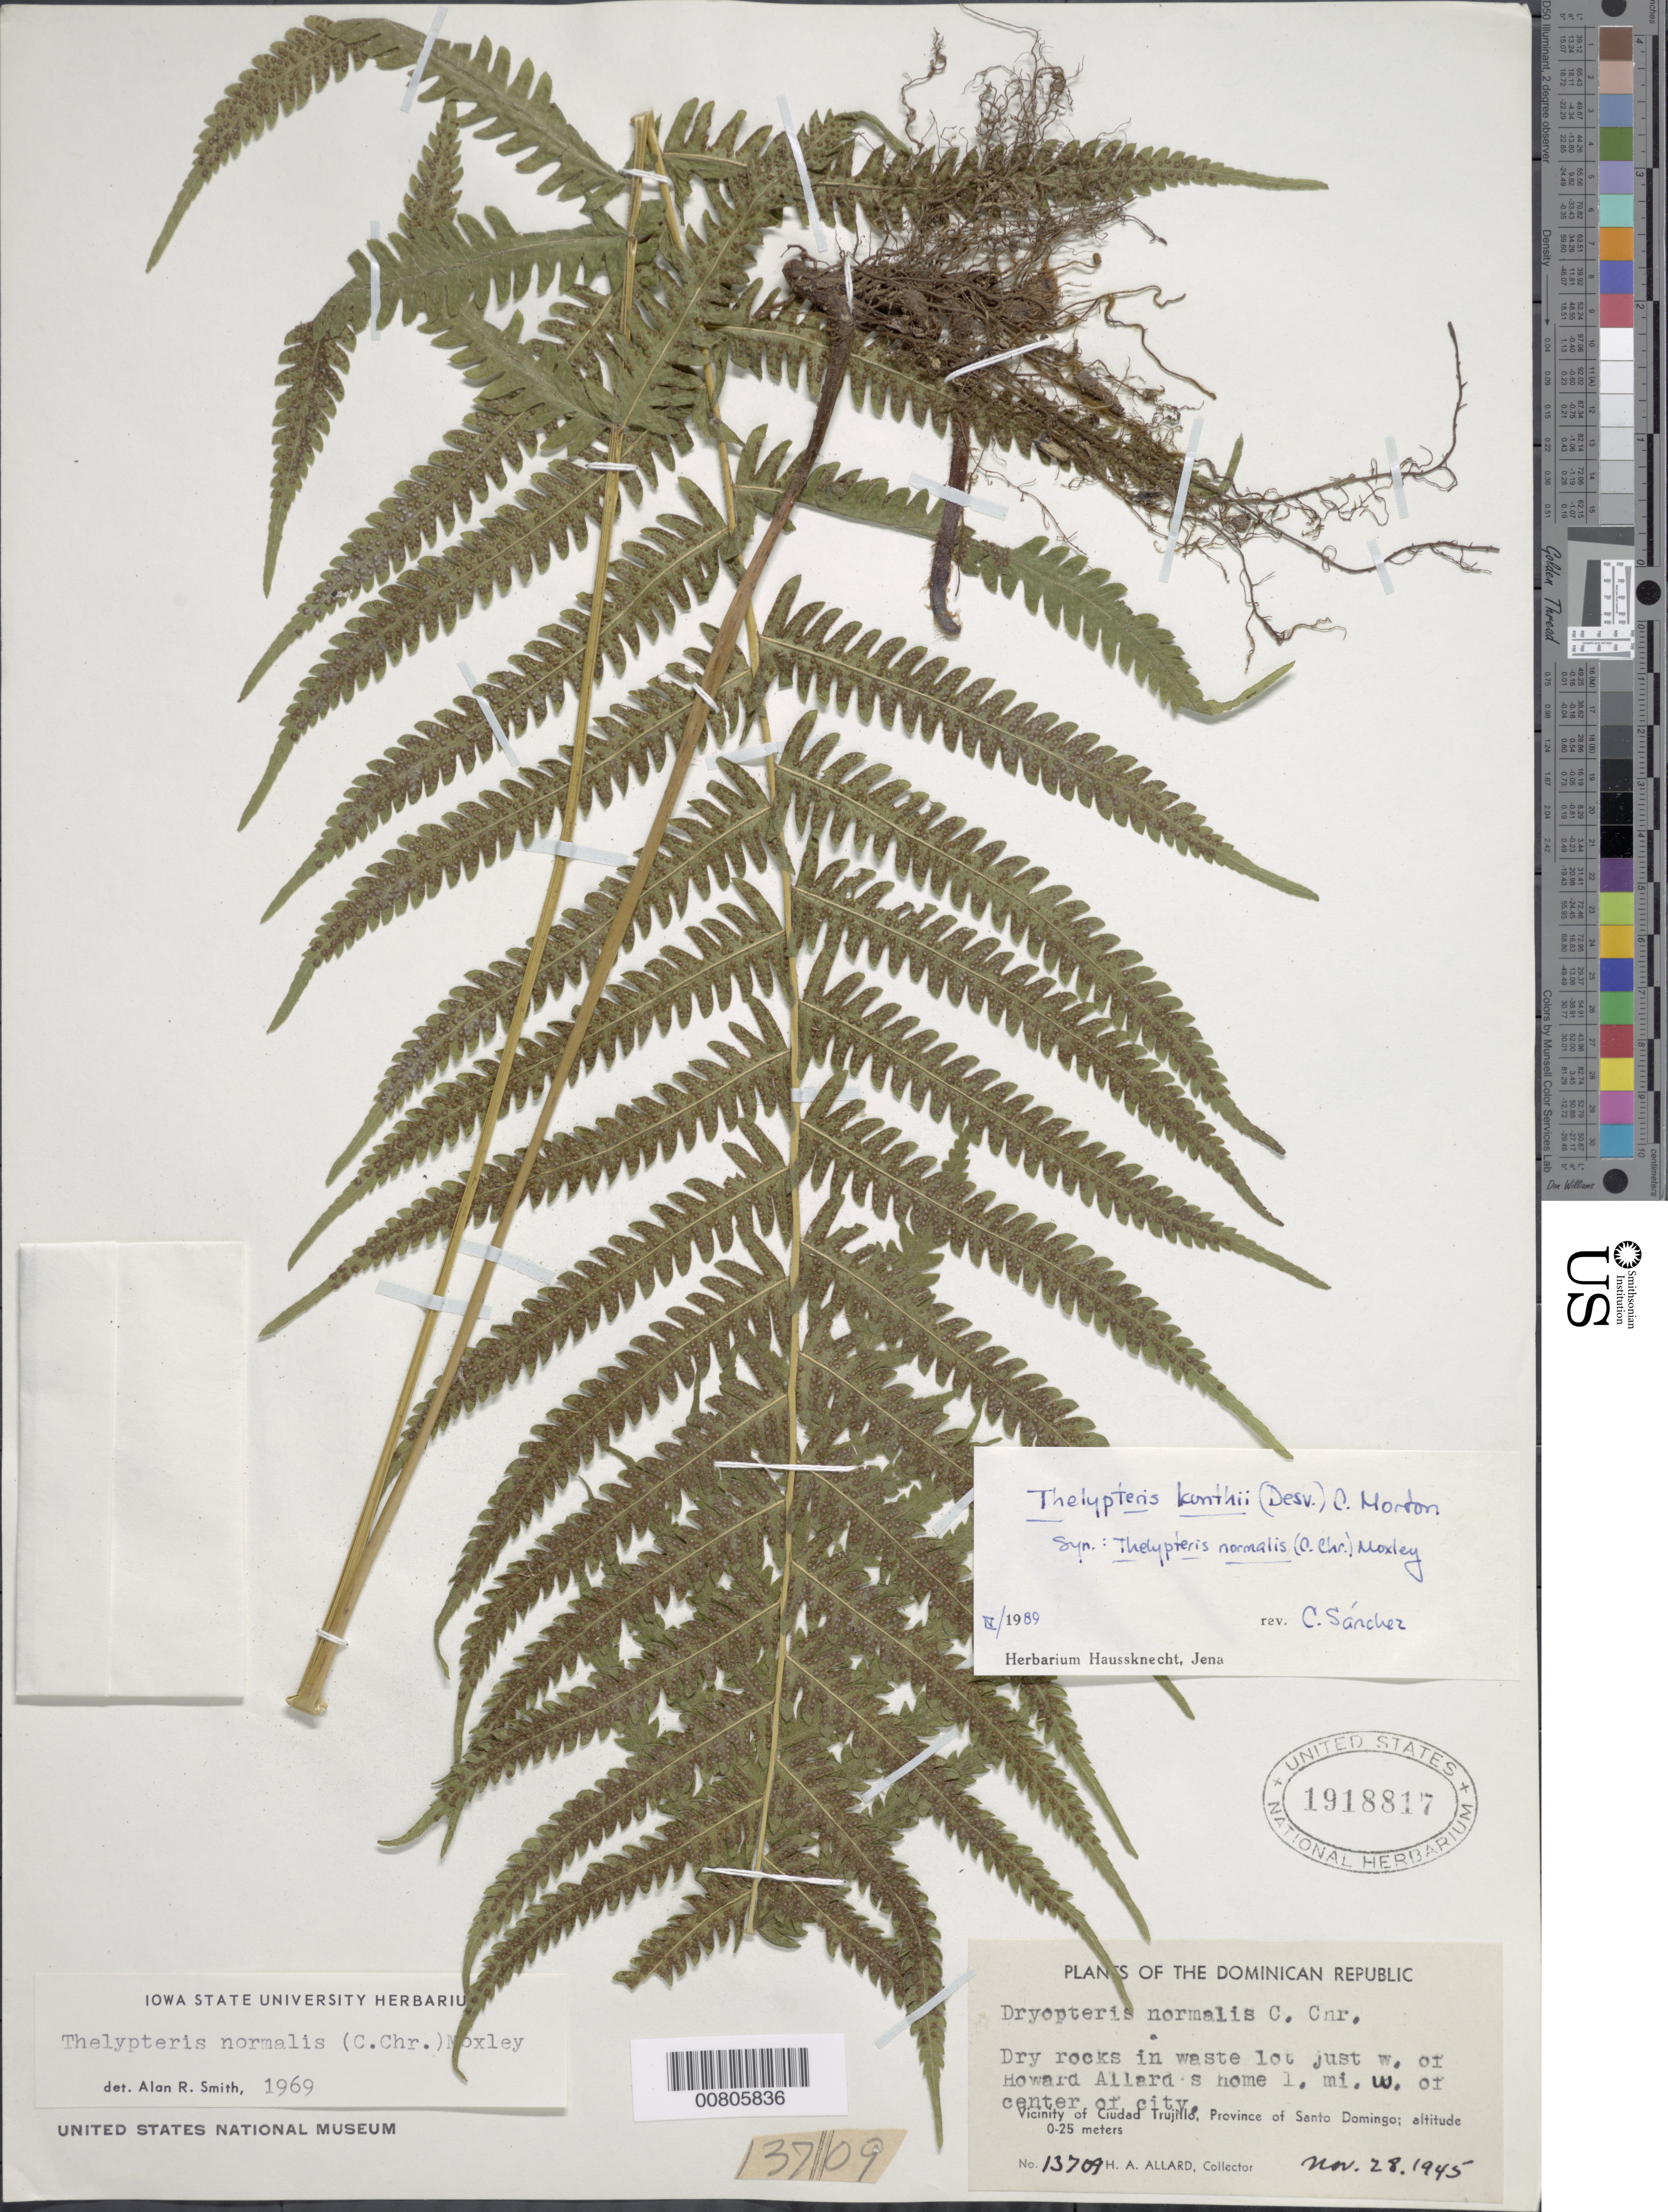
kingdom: Plantae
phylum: Tracheophyta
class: Polypodiopsida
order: Polypodiales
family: Thelypteridaceae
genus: Christella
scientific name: Christella kunthii comb. ined.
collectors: H. A. Allard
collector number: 13709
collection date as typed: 28 Nov 1945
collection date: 1945-11-28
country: Dominican Republic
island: Hispaniola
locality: Prov. Santo Domingo, Ciudad Trujilló vicinity, 1 mile W of center of city, just W of Howard Allard's home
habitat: Dry rocks in waste lot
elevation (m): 0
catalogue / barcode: US 1918817